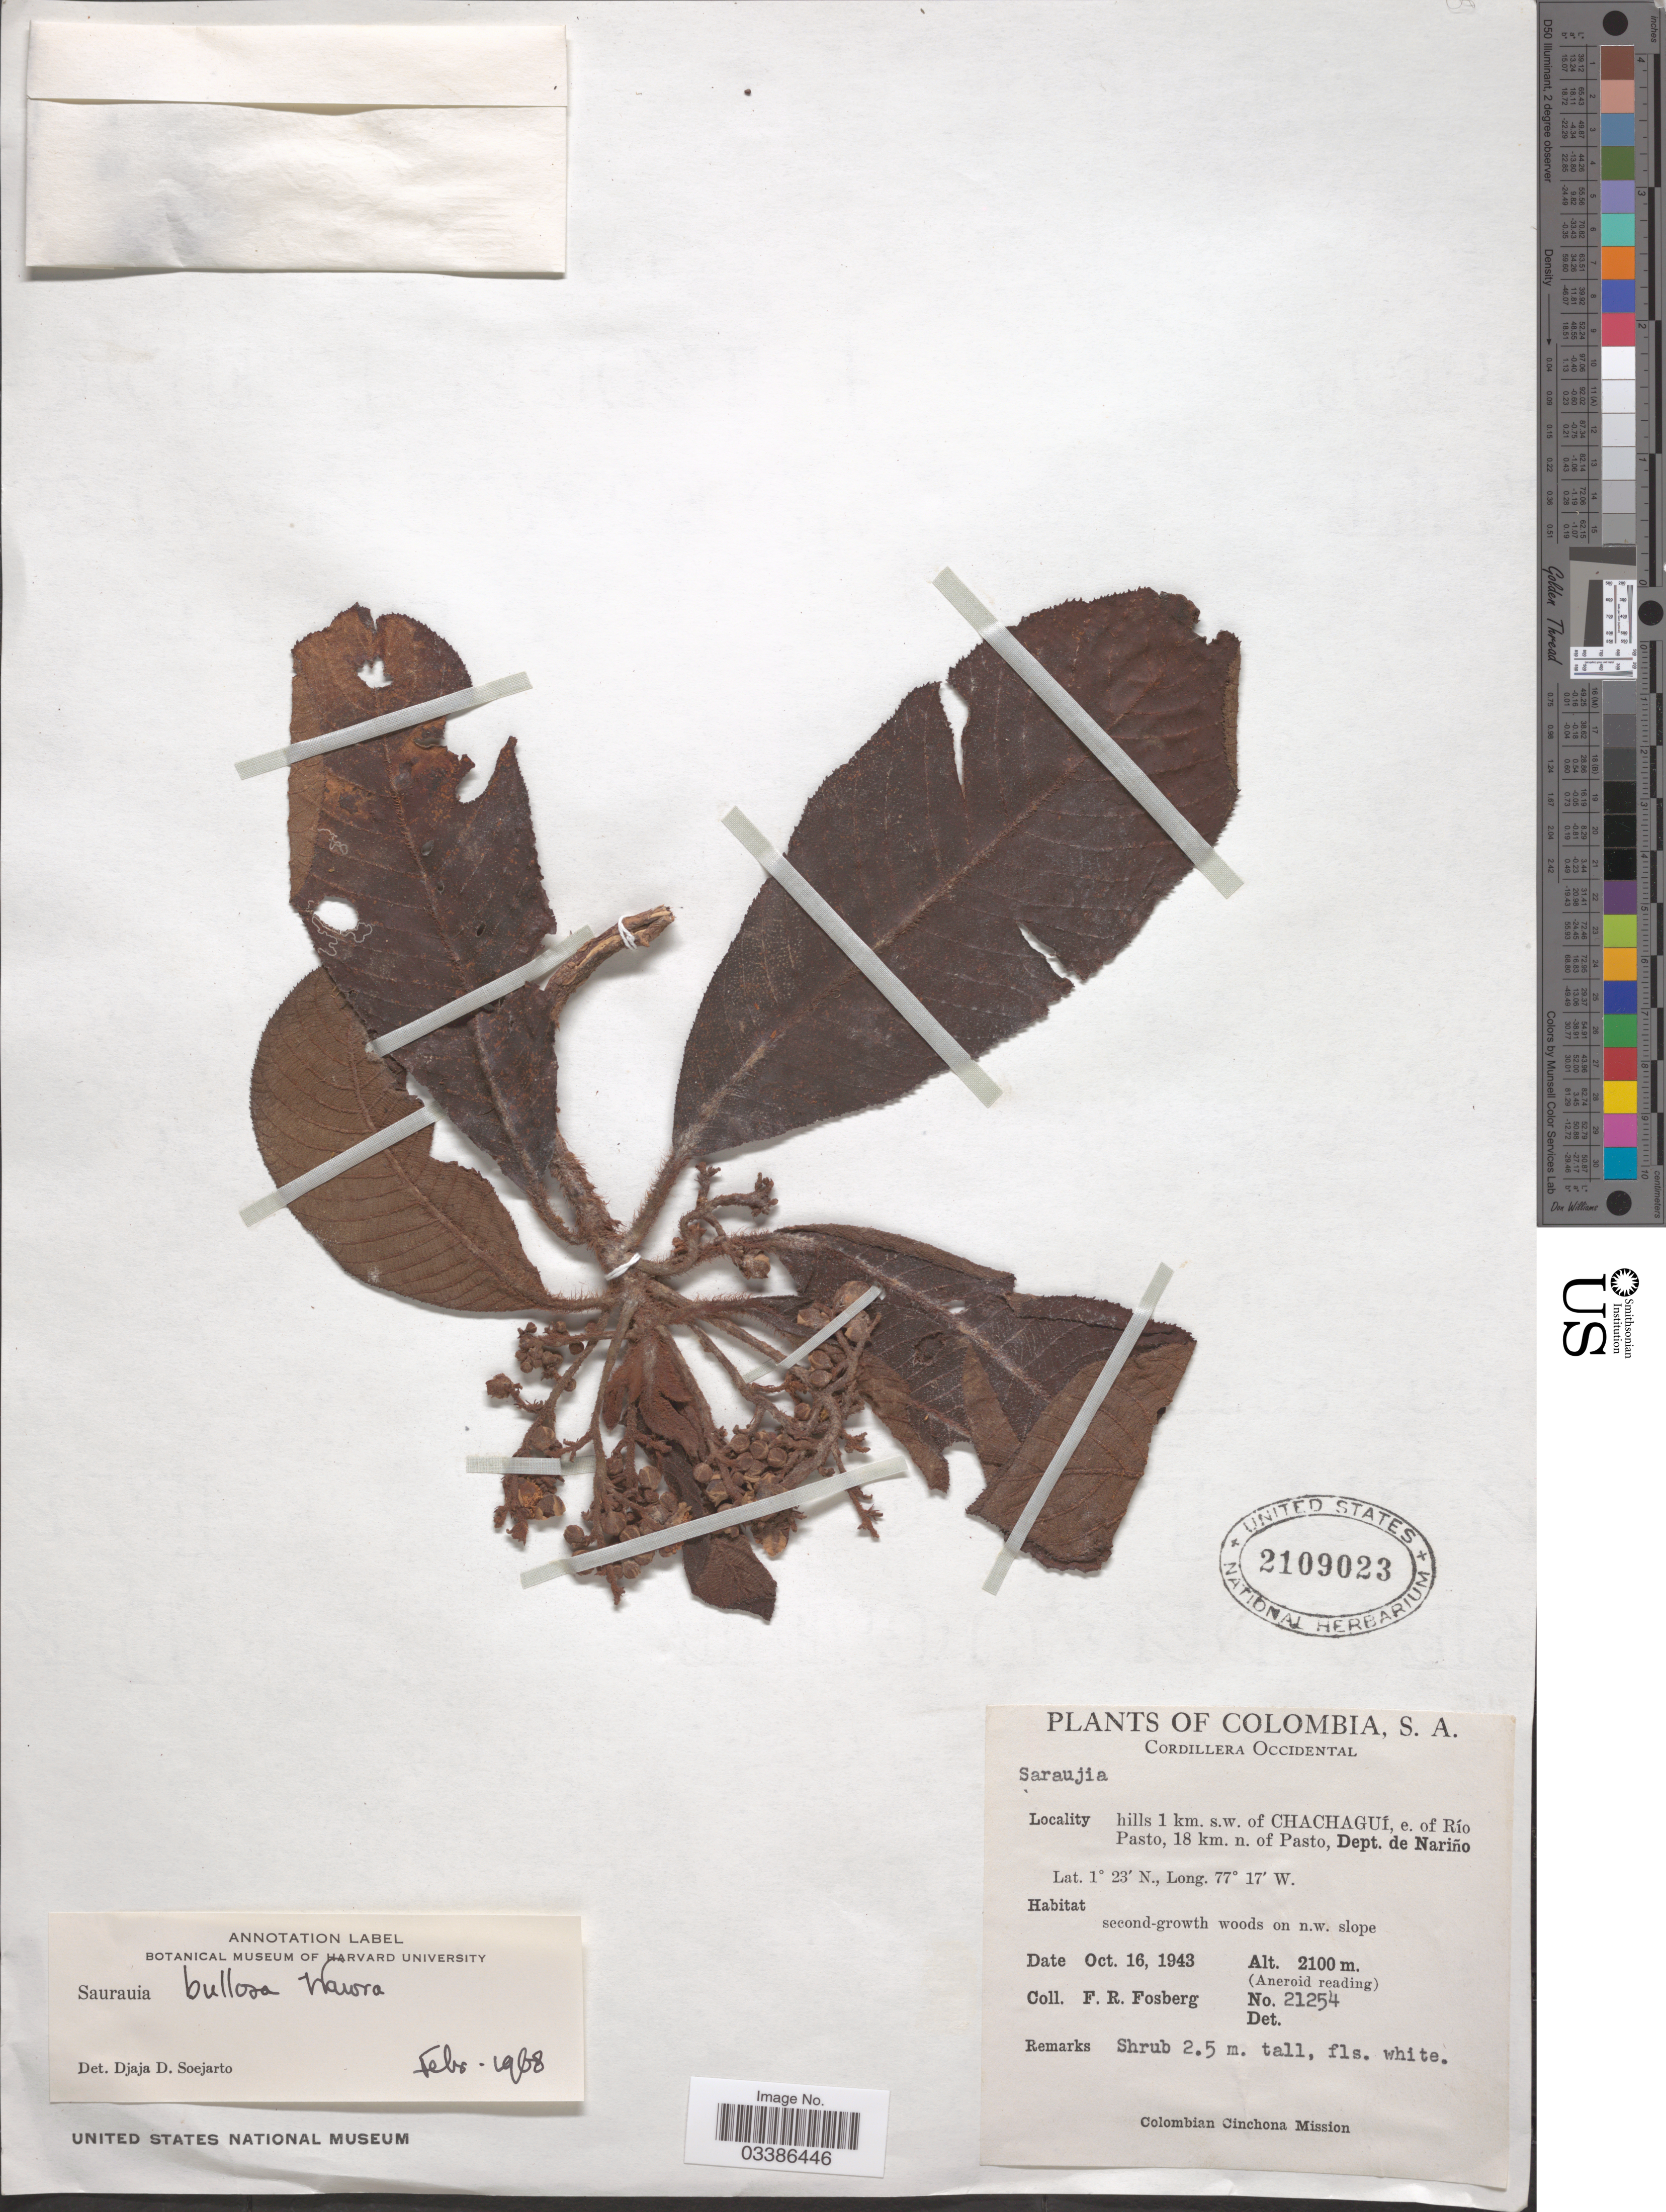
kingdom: Plantae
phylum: Tracheophyta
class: Magnoliopsida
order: Ericales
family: Actinidiaceae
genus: Saurauia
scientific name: Saurauia bullosa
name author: Wawra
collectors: F. R. Fosberg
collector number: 21254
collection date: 1943-10-16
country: Colombia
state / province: Nariño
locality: Cordillera Occidental. Hills 1 km. s.w. of Chachaguí, e. of Río Pasto, 18 km. n. of Pasto, Dept. de Nariño.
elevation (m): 2100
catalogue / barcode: US 2109023